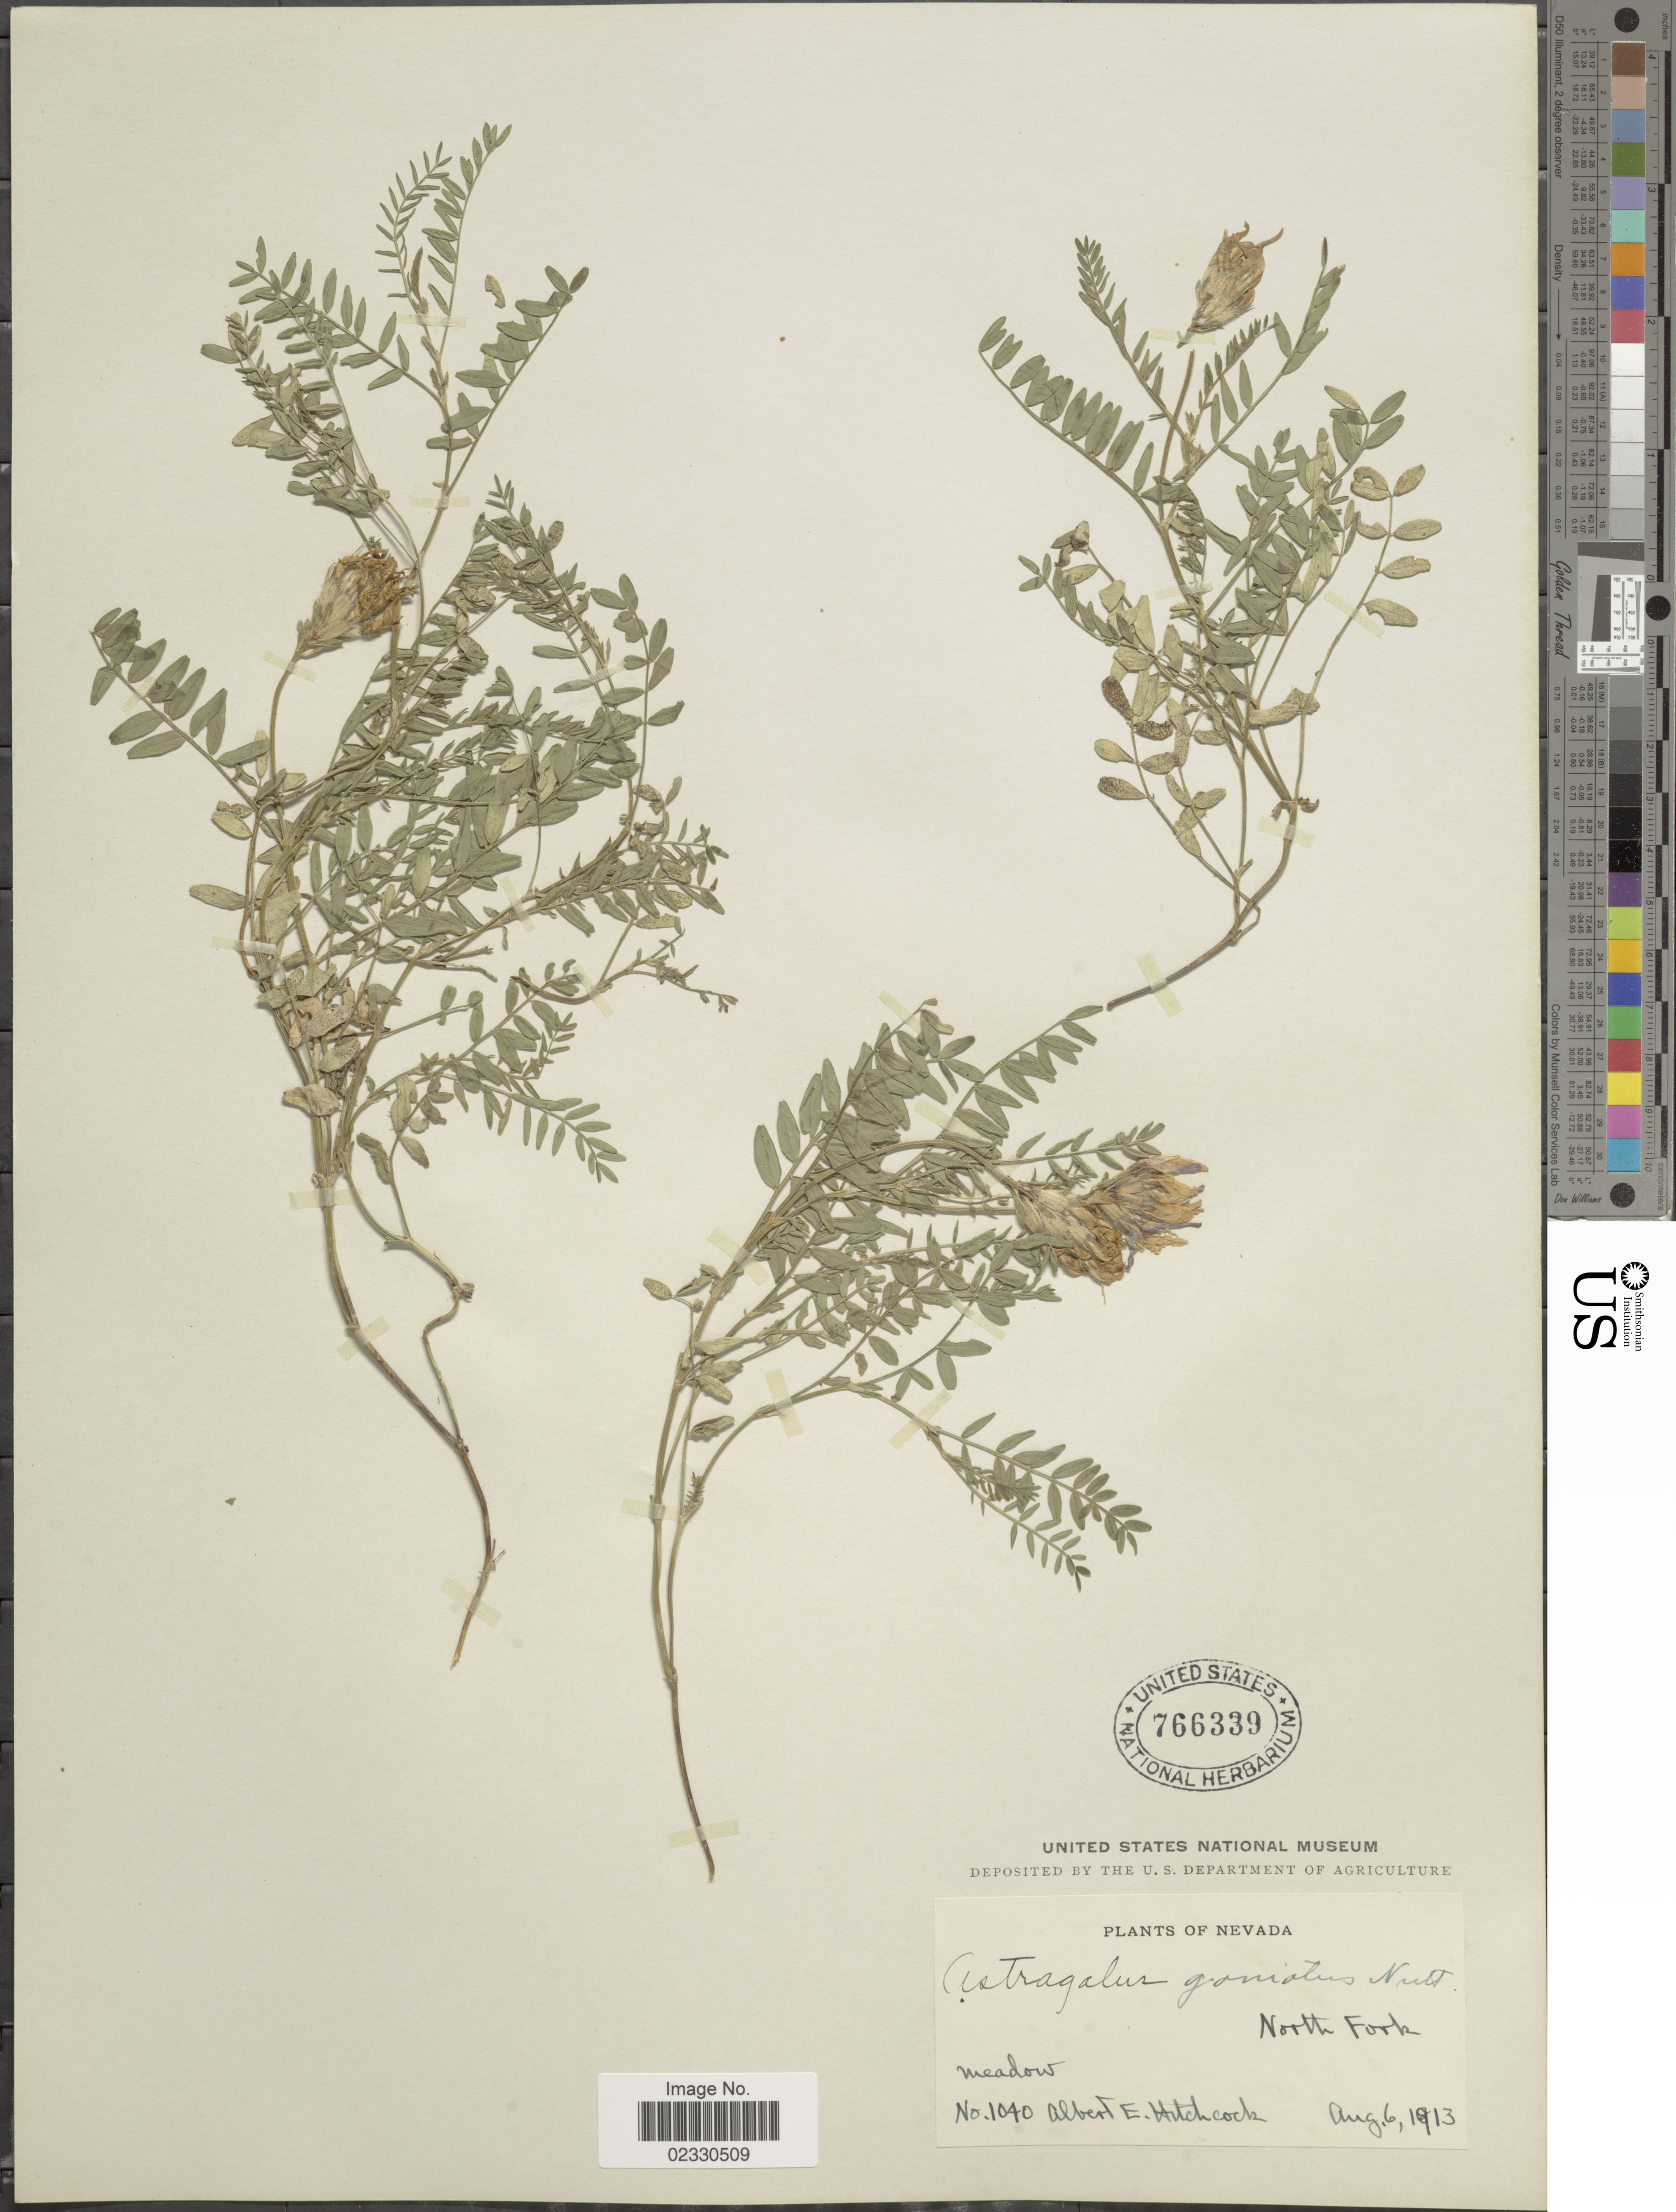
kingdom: Plantae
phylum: Tracheophyta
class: Magnoliopsida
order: Fabales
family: Fabaceae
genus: Astragalus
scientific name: Astragalus dasyglottis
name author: DC.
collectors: A. S. Hitchcock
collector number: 1040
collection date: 1913-08-06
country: United States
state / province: Nevada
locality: North Fork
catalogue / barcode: US 766339